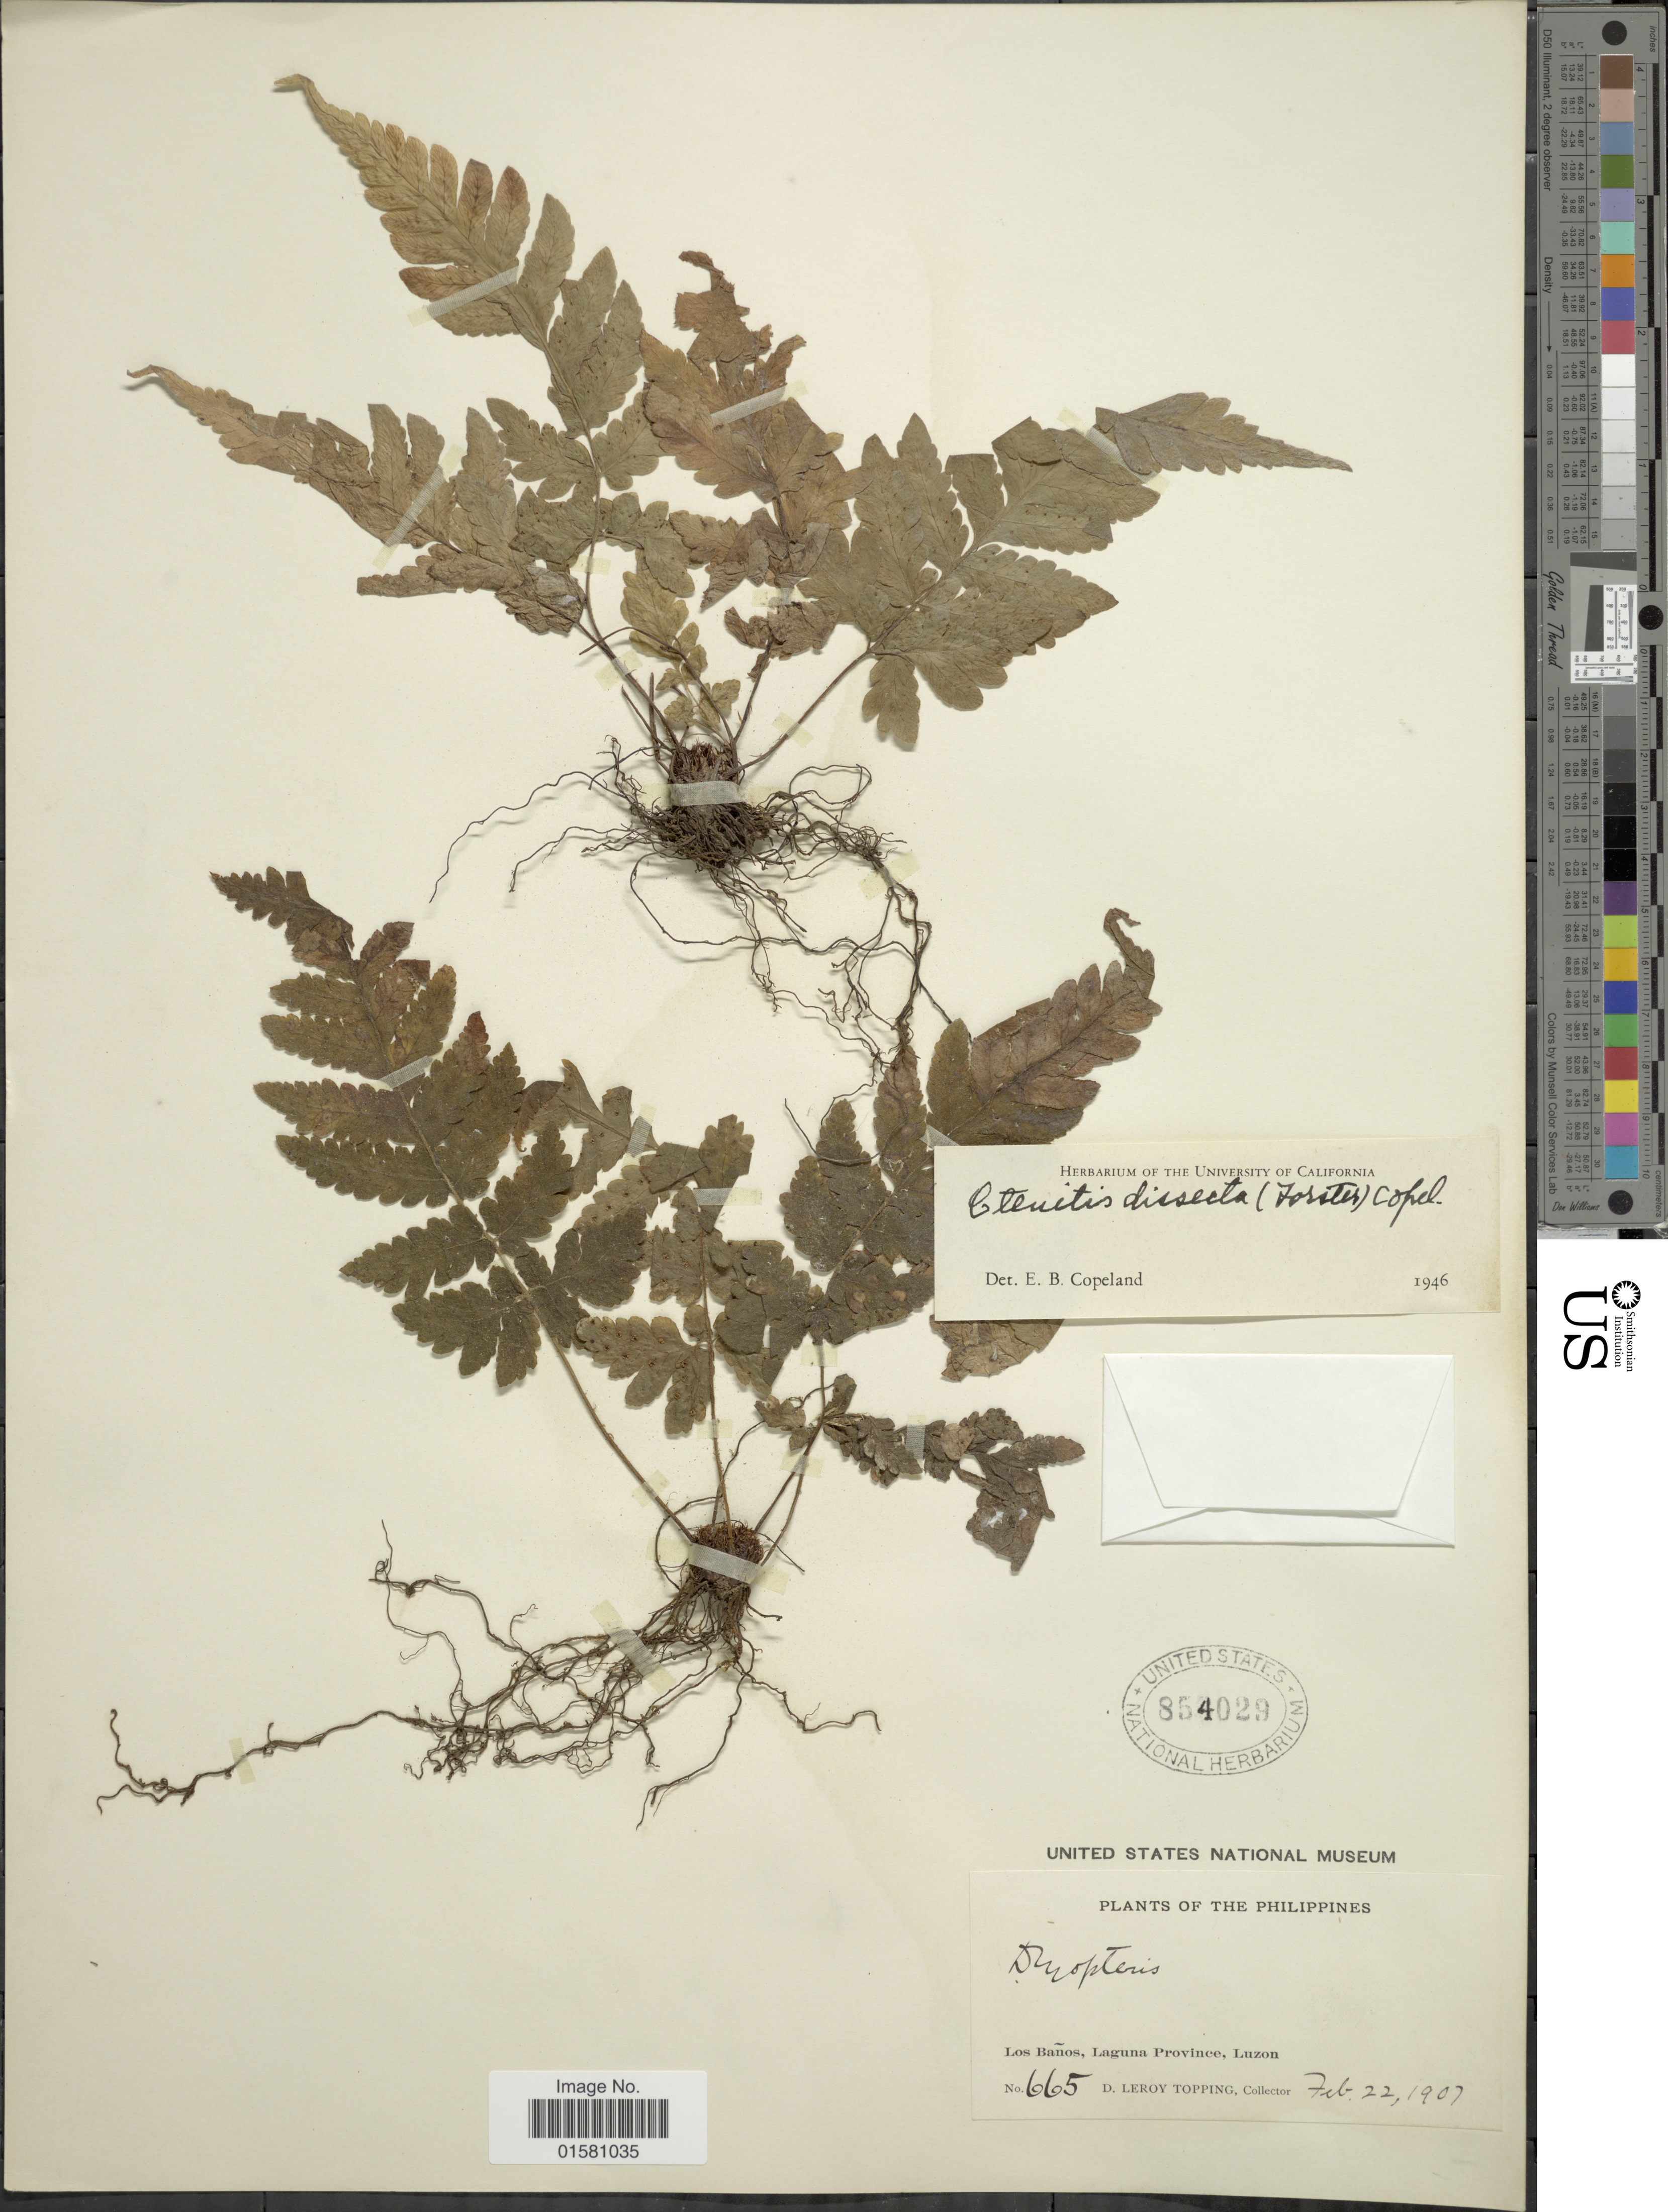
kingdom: Plantae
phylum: Tracheophyta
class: Polypodiopsida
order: Polypodiales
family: Tectariaceae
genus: Tectaria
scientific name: Tectaria dissecta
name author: (G. Forst.) Lellinger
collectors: D. L. Topping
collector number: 665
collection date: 1907-02-22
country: Philippines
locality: Los Banos, Laguna Province, Luzon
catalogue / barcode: US 854029